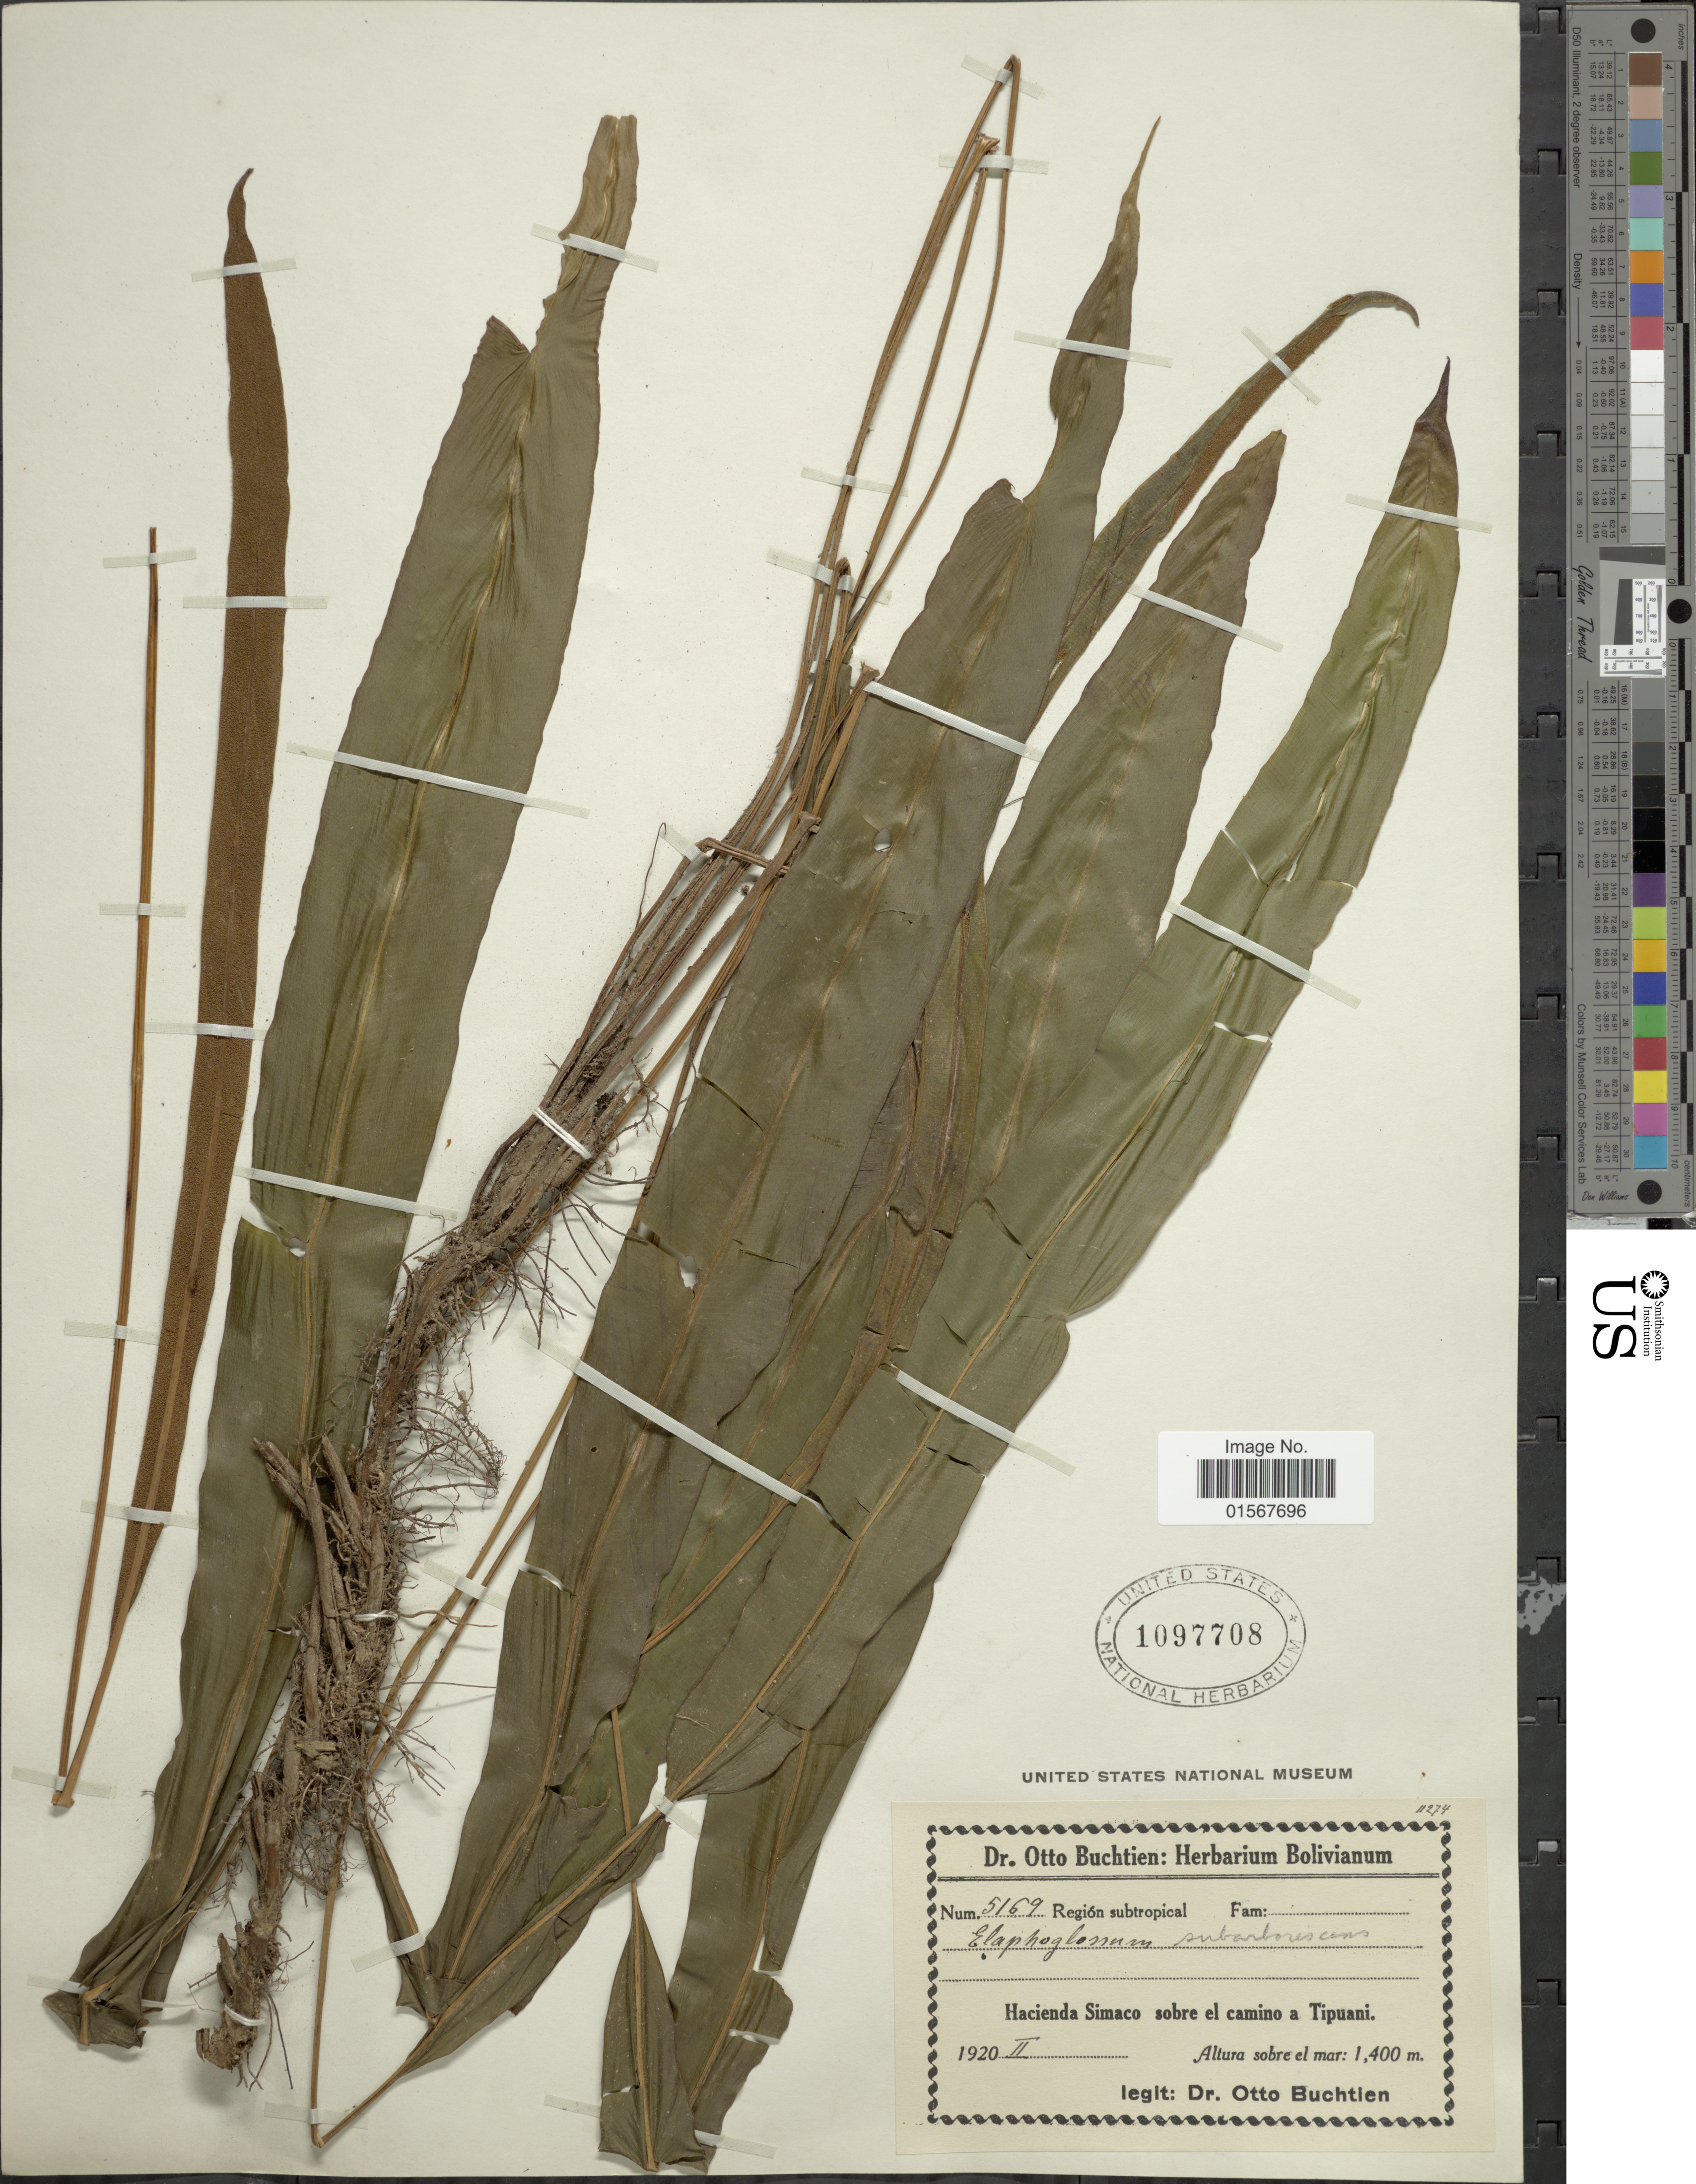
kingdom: Plantae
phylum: Tracheophyta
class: Polypodiopsida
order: Polypodiales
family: Dryopteridaceae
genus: Elaphoglossum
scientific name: Elaphoglossum subarborescens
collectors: O. Buchtien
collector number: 5169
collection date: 1920-02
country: Bolivia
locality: Hacienda Simaco, sobre el camino a Tipuani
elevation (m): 1400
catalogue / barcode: US 1097708